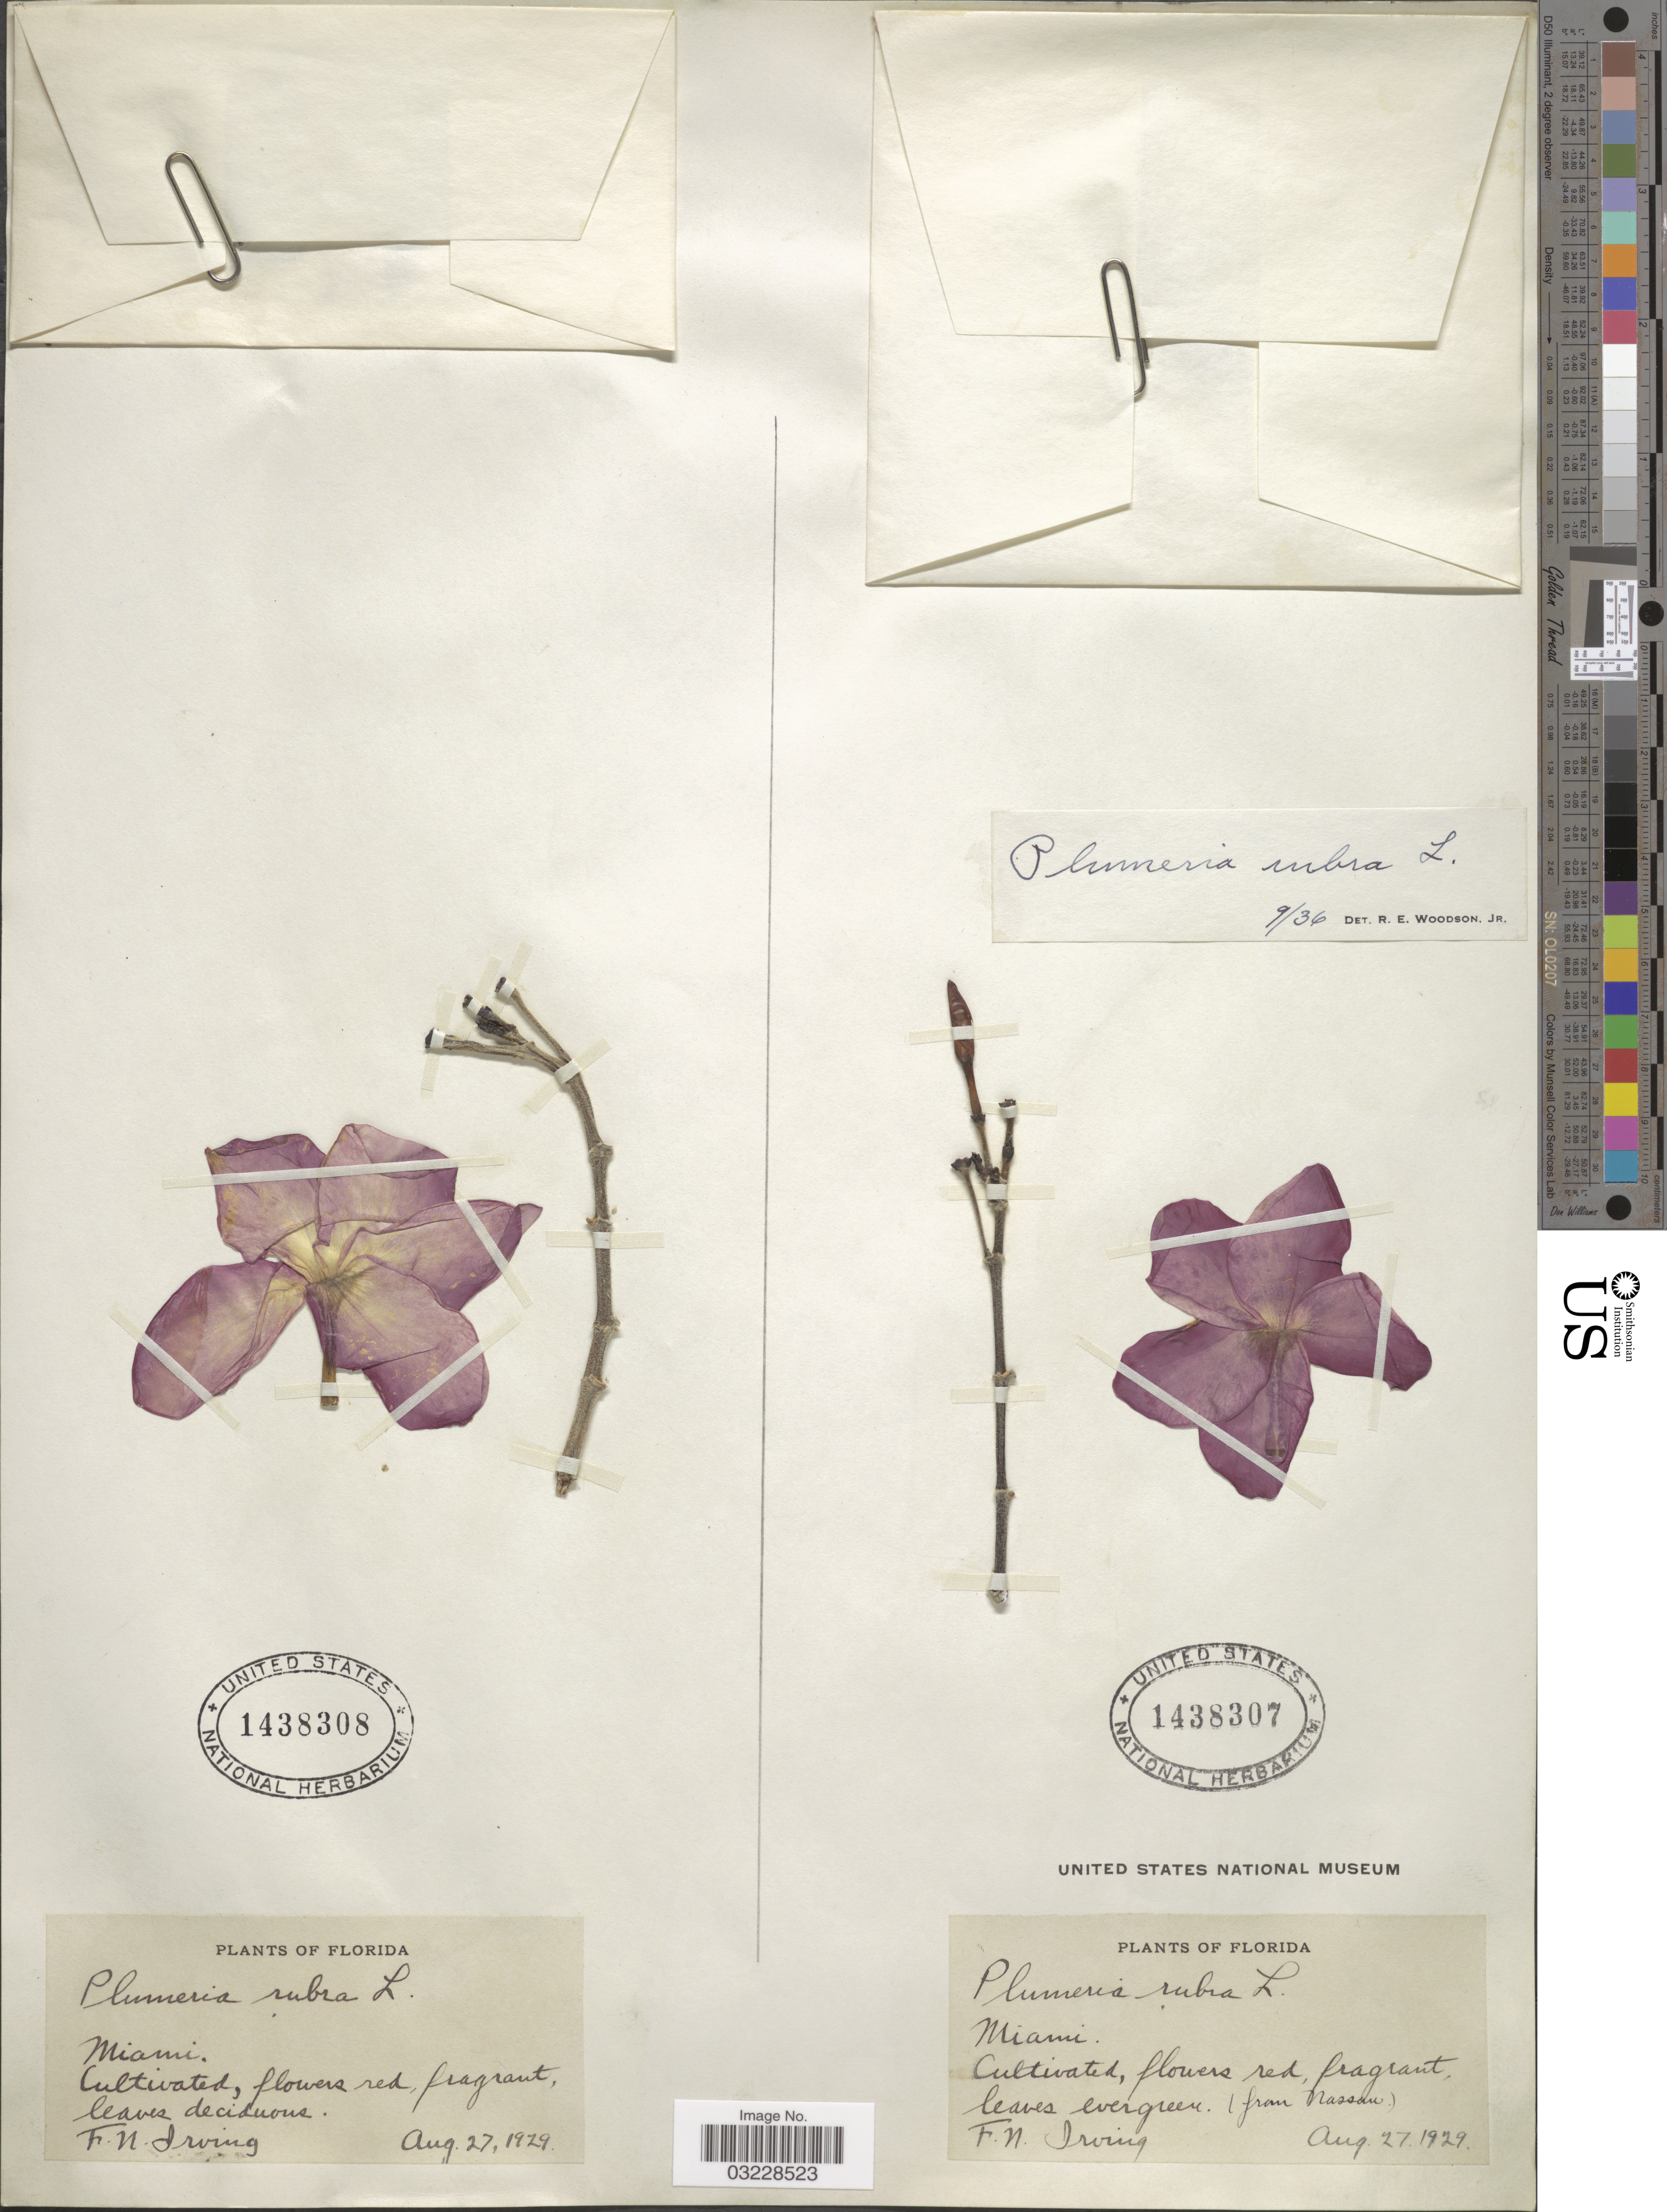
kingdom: Plantae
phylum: Tracheophyta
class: Magnoliopsida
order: Gentianales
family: Apocynaceae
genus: Plumeria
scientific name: Plumeria rubra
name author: L.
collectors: F. Irving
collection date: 1929-08-27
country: United States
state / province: Florida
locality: Miami.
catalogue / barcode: US 1438307-2